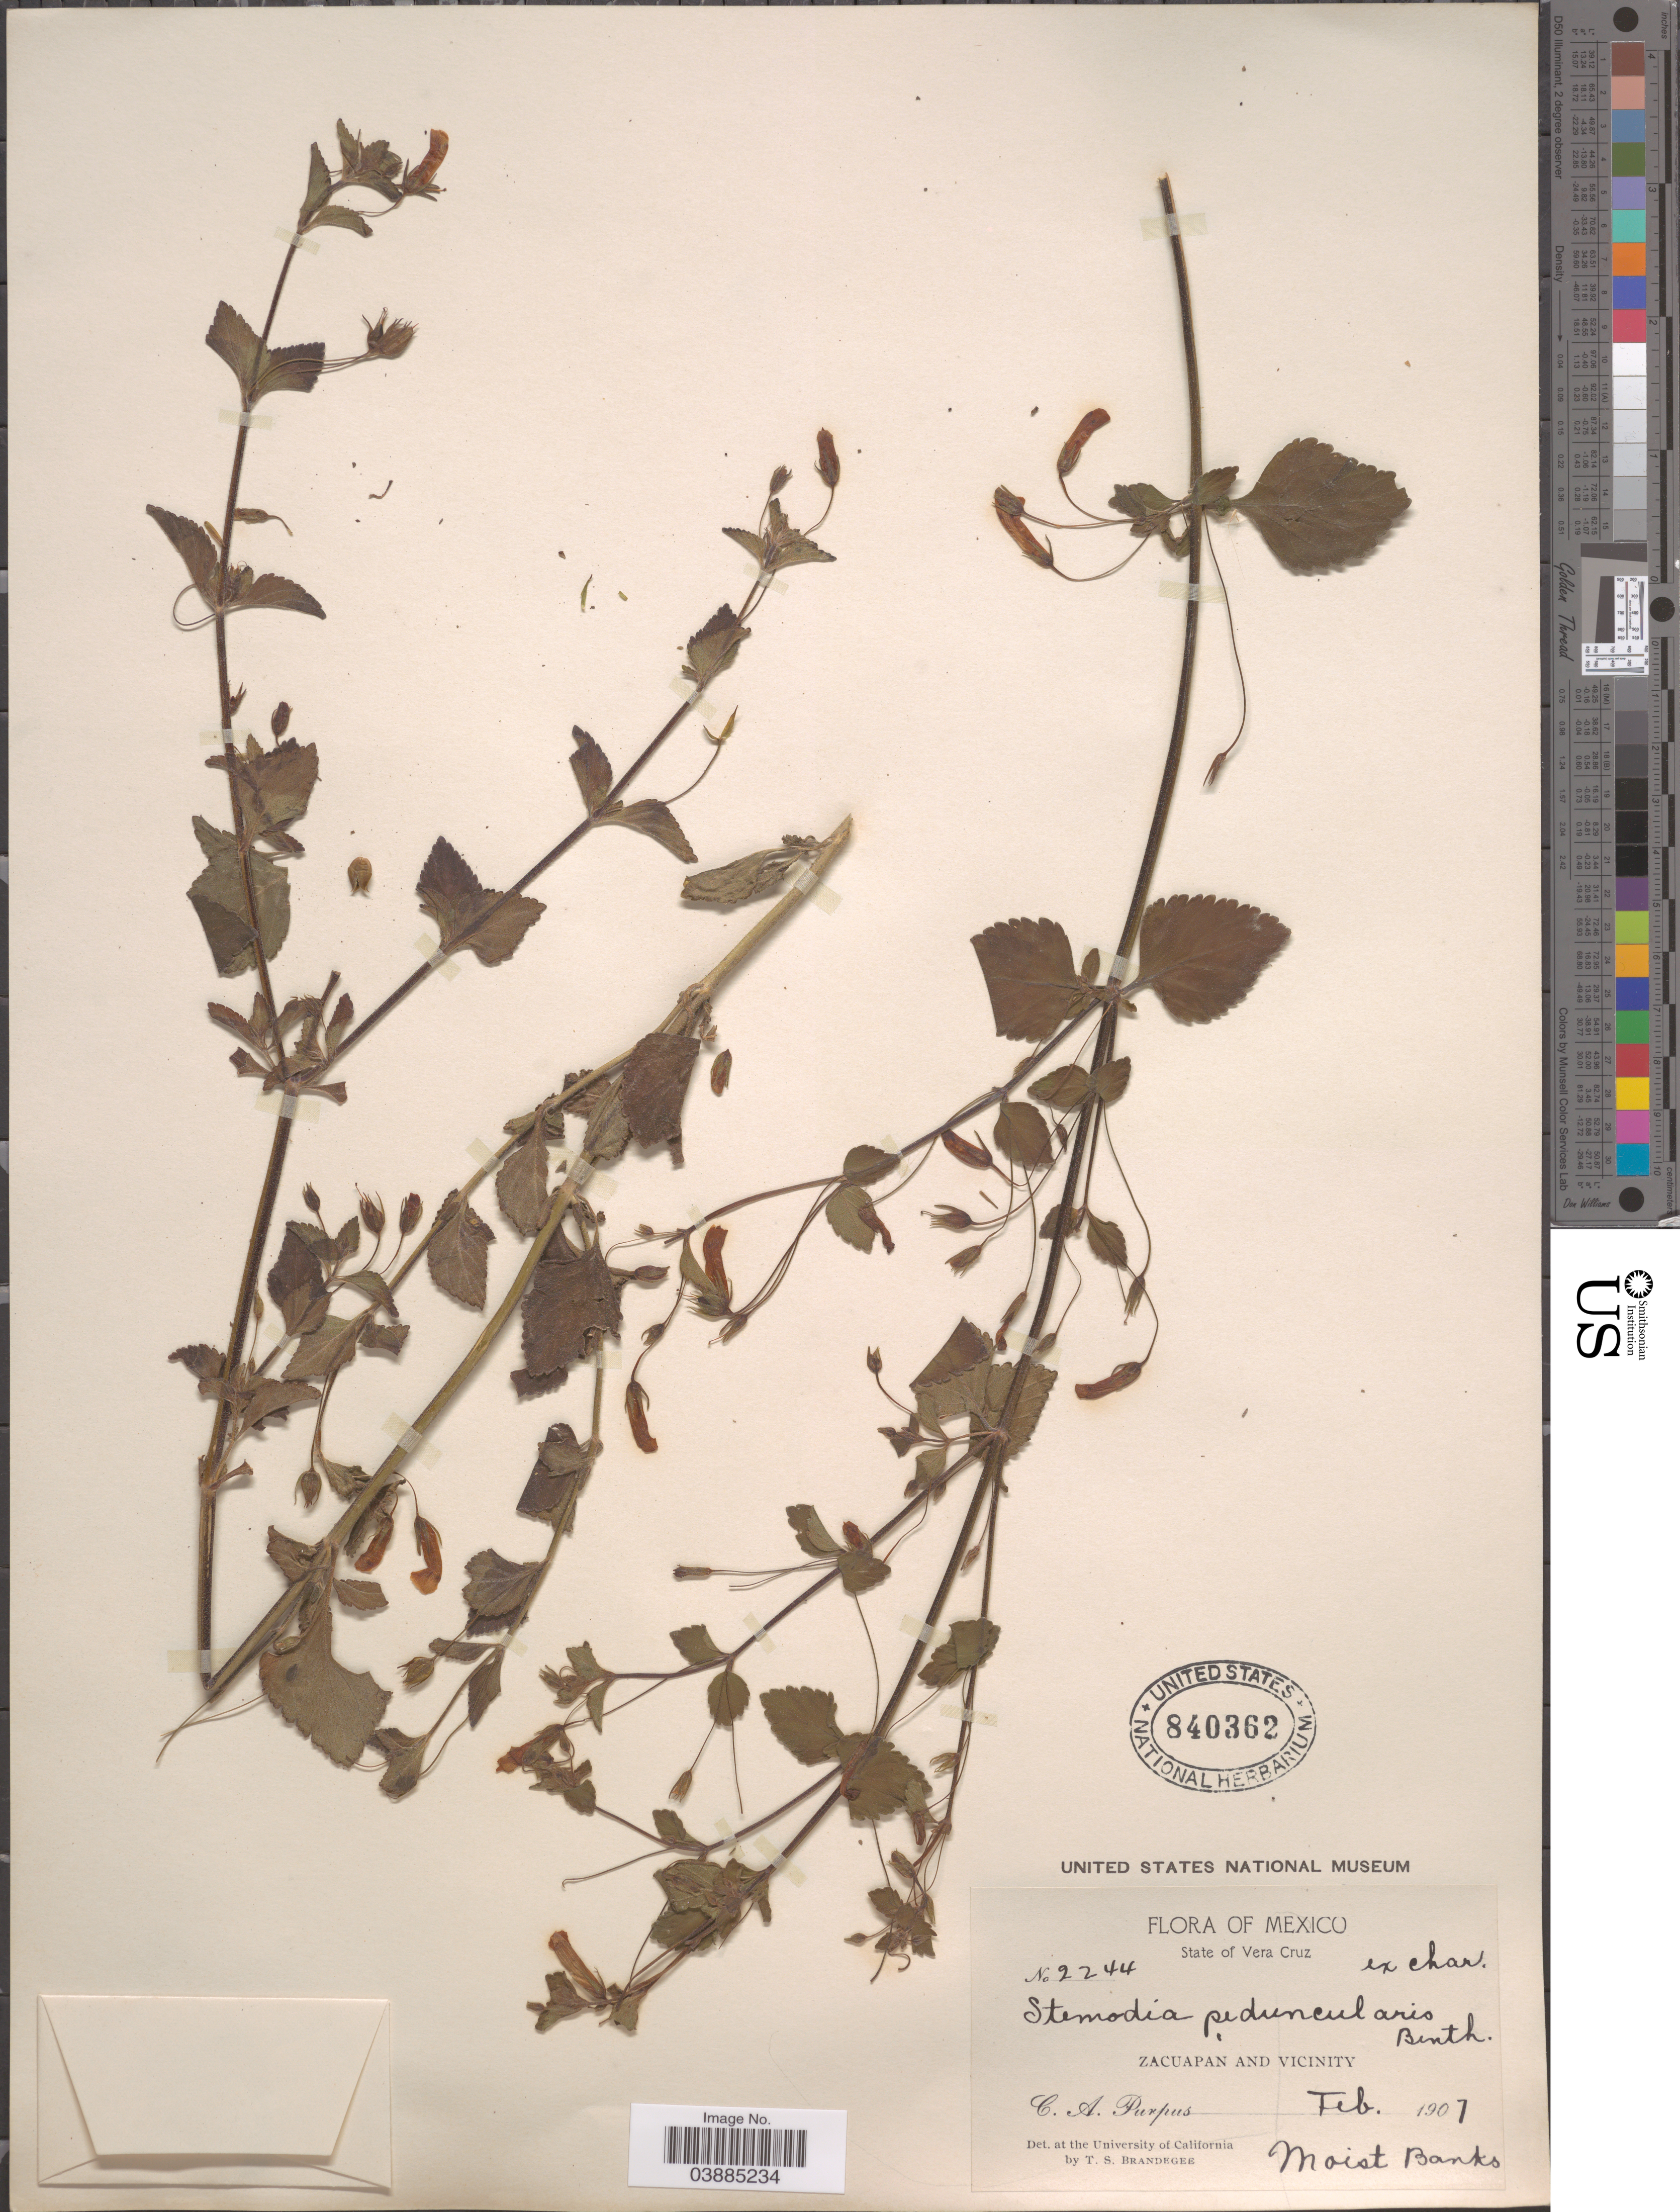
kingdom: Plantae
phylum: Tracheophyta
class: Magnoliopsida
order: Lamiales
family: Plantaginaceae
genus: Stemodia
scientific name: Stemodia pubescens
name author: (R. Br.) W.R. Barker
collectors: C. A. Purpus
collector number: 2244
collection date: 1907-02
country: Mexico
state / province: Veracruz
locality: State of Vera Cruz. Zacuapan and Vicinity.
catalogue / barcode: US 840362